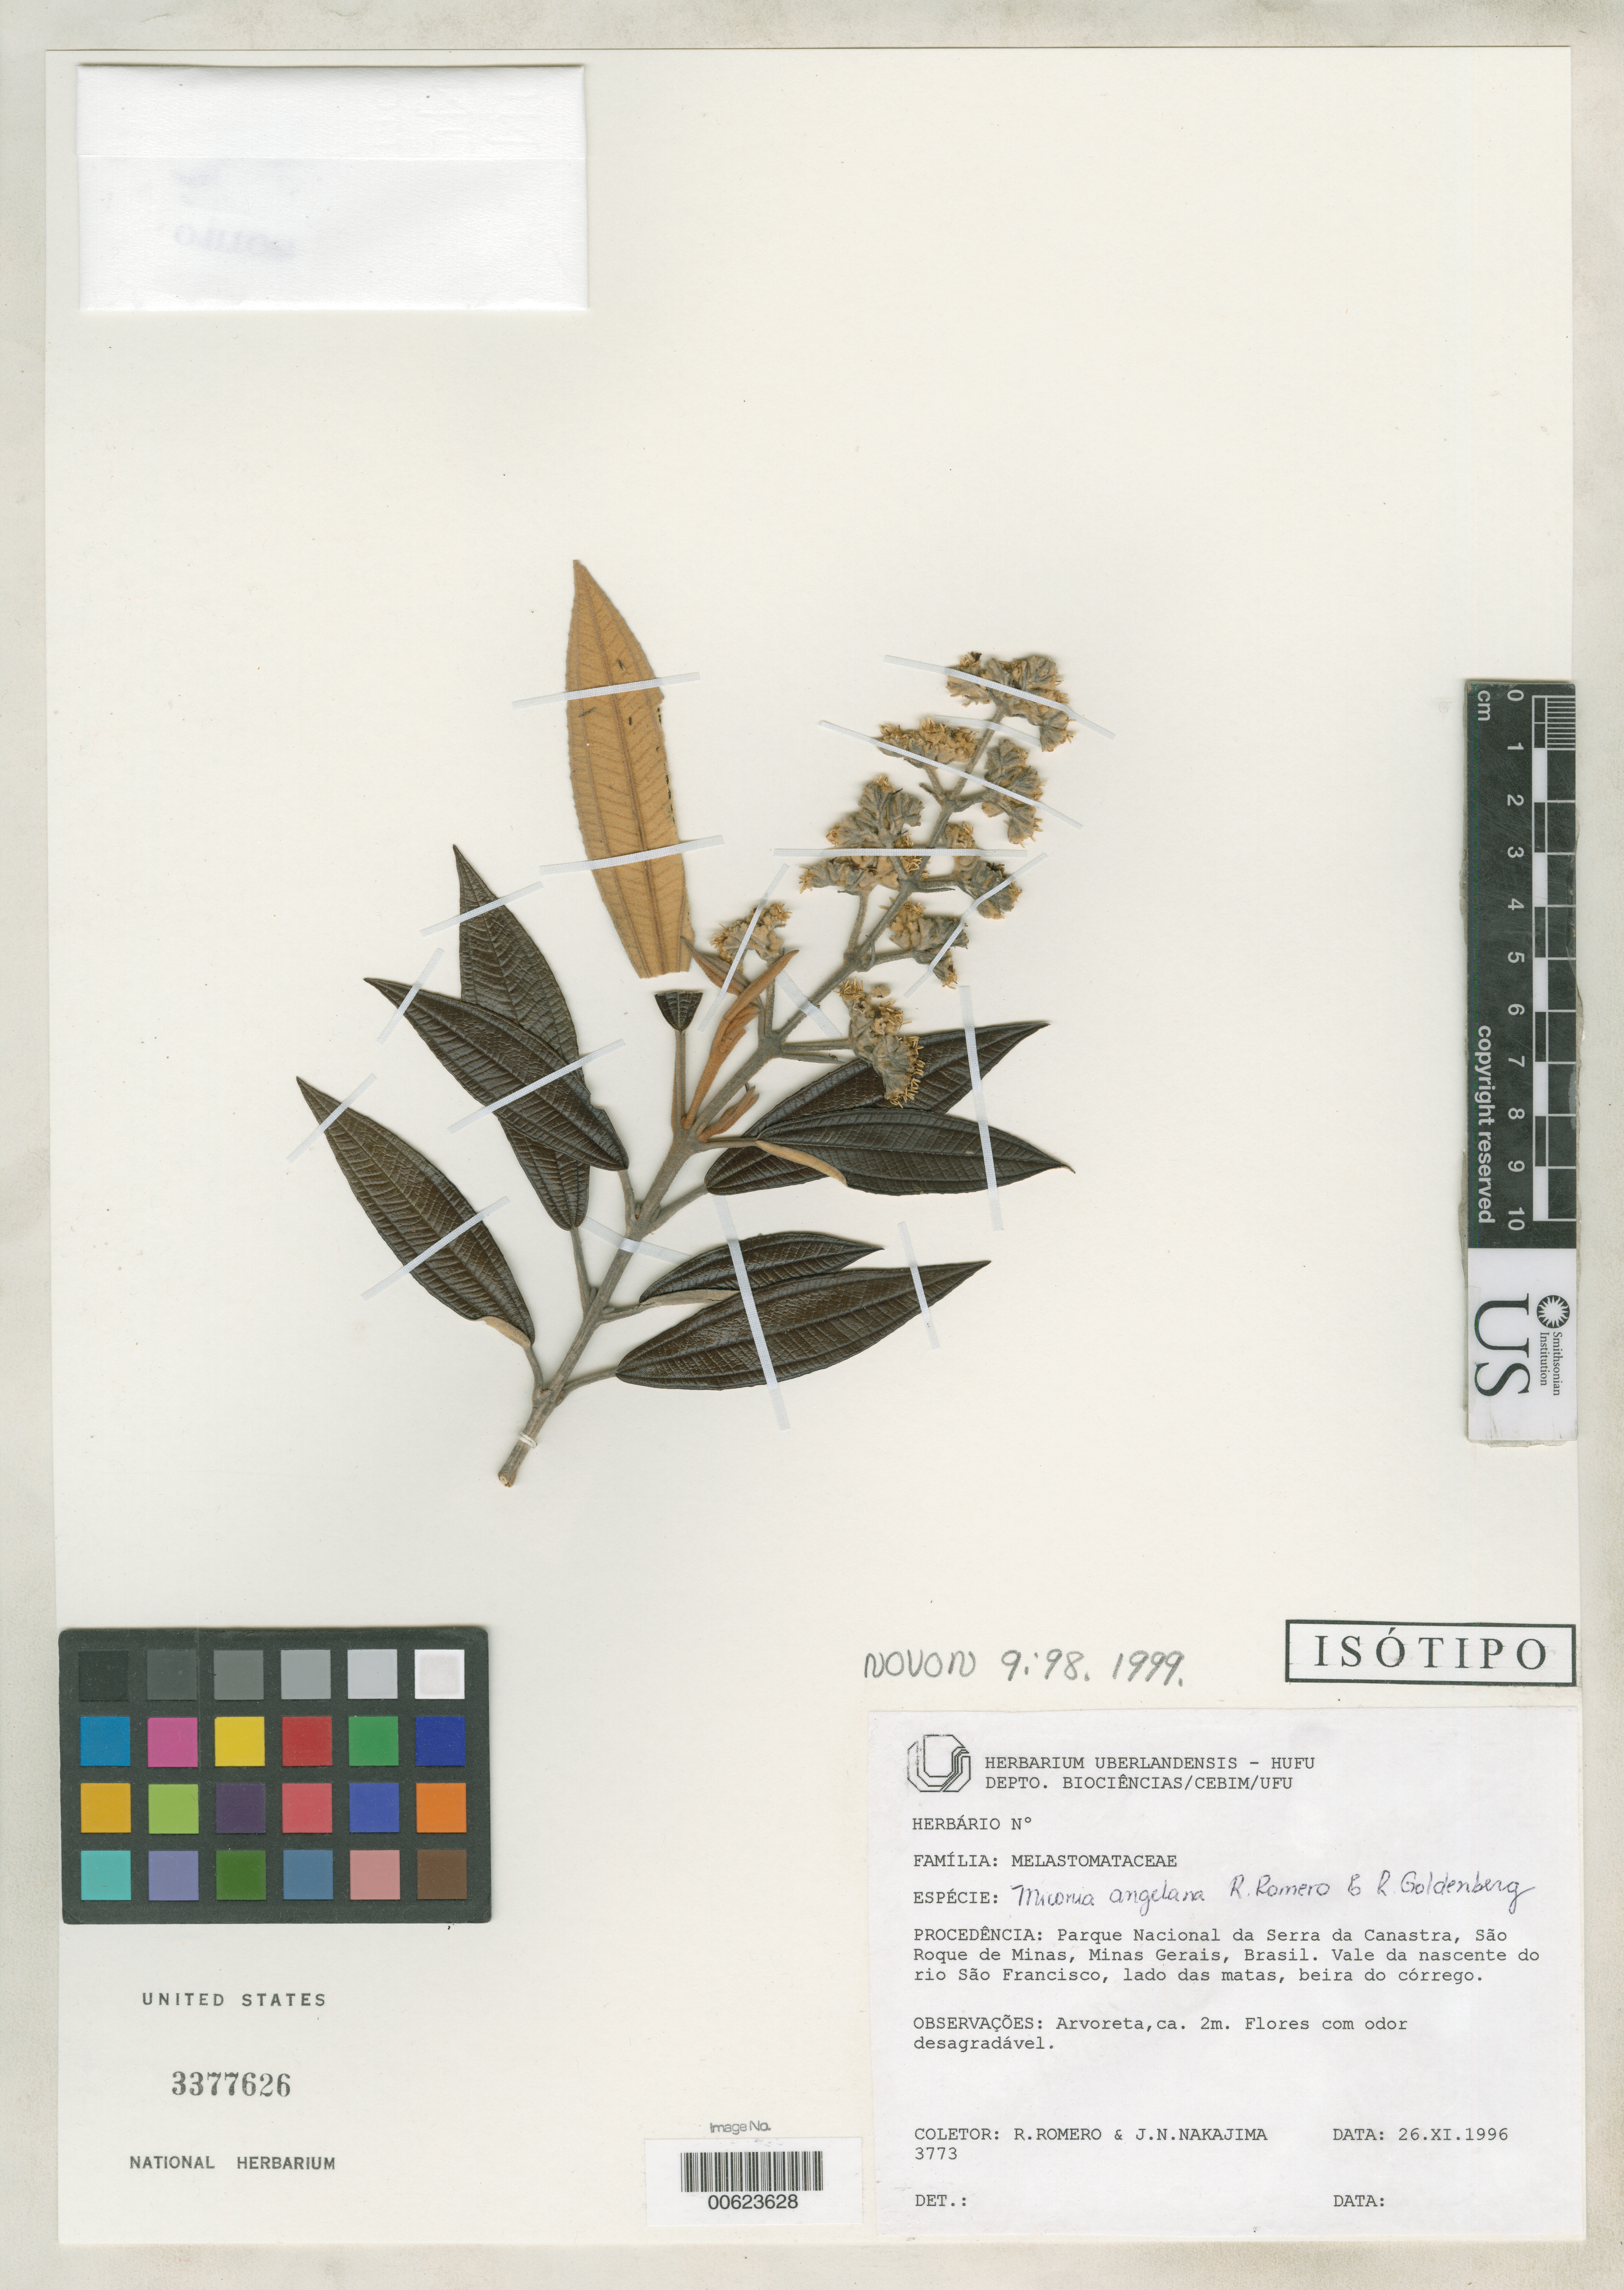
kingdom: Plantae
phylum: Tracheophyta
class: Magnoliopsida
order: Myrtales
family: Melastomataceae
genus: Miconia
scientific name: Miconia angelana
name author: R. Romero & R. Goldenb.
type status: Isotype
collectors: R. Romero & J. N. Nakajima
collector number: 3773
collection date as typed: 26 Nov 1996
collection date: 1996-11-26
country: Brazil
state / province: Minas Gerais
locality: Parque Nacional de Serra da Canastra, Sao Roque de Minas, vale da Nascente do Rio Sao Francisco.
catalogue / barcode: US 3377626